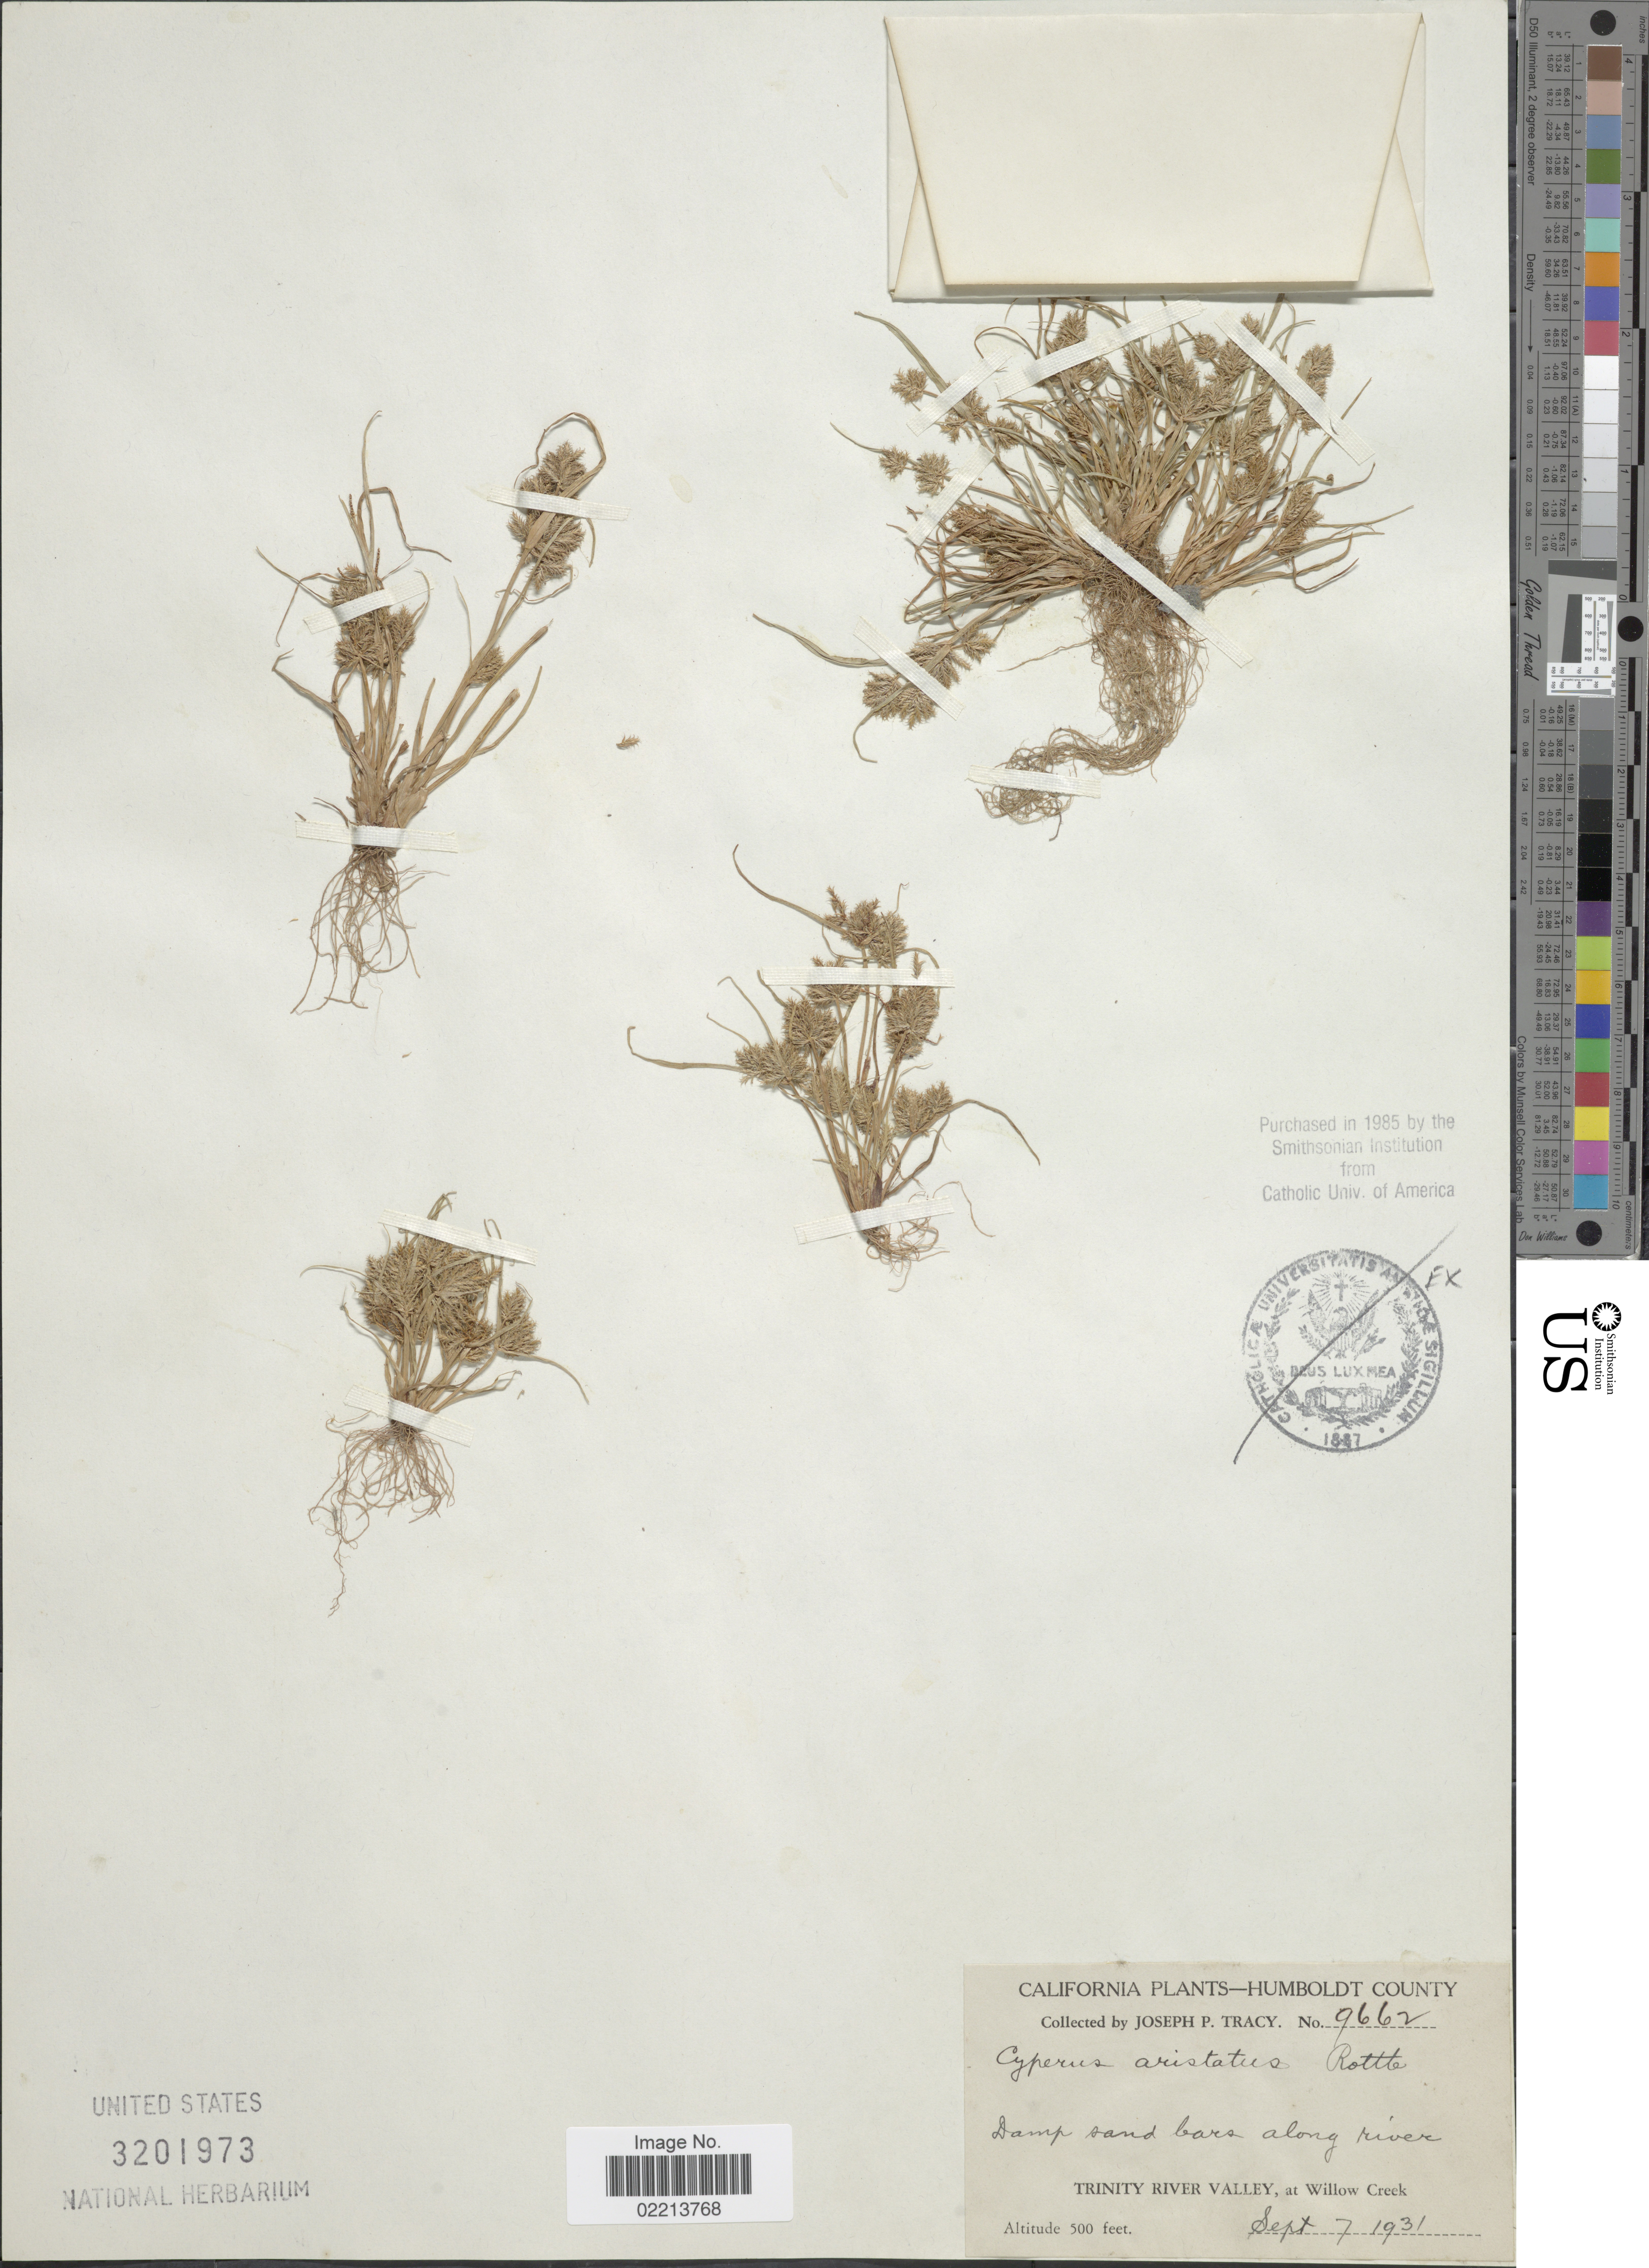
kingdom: Plantae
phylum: Tracheophyta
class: Liliopsida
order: Poales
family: Cyperaceae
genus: Cyperus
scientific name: Cyperus squarrosus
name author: L.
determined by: Strong, Mark T., (BOT), Smithsonian Institution - National Museum of Natural History (UNITED STATES)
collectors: J. Tracy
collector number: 9662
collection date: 1931-09-07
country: United States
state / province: California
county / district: Humboldt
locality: Humboldt County, damp sand bars along river, Trinity River Valley, at Willow Creek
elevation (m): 152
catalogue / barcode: US 3201973